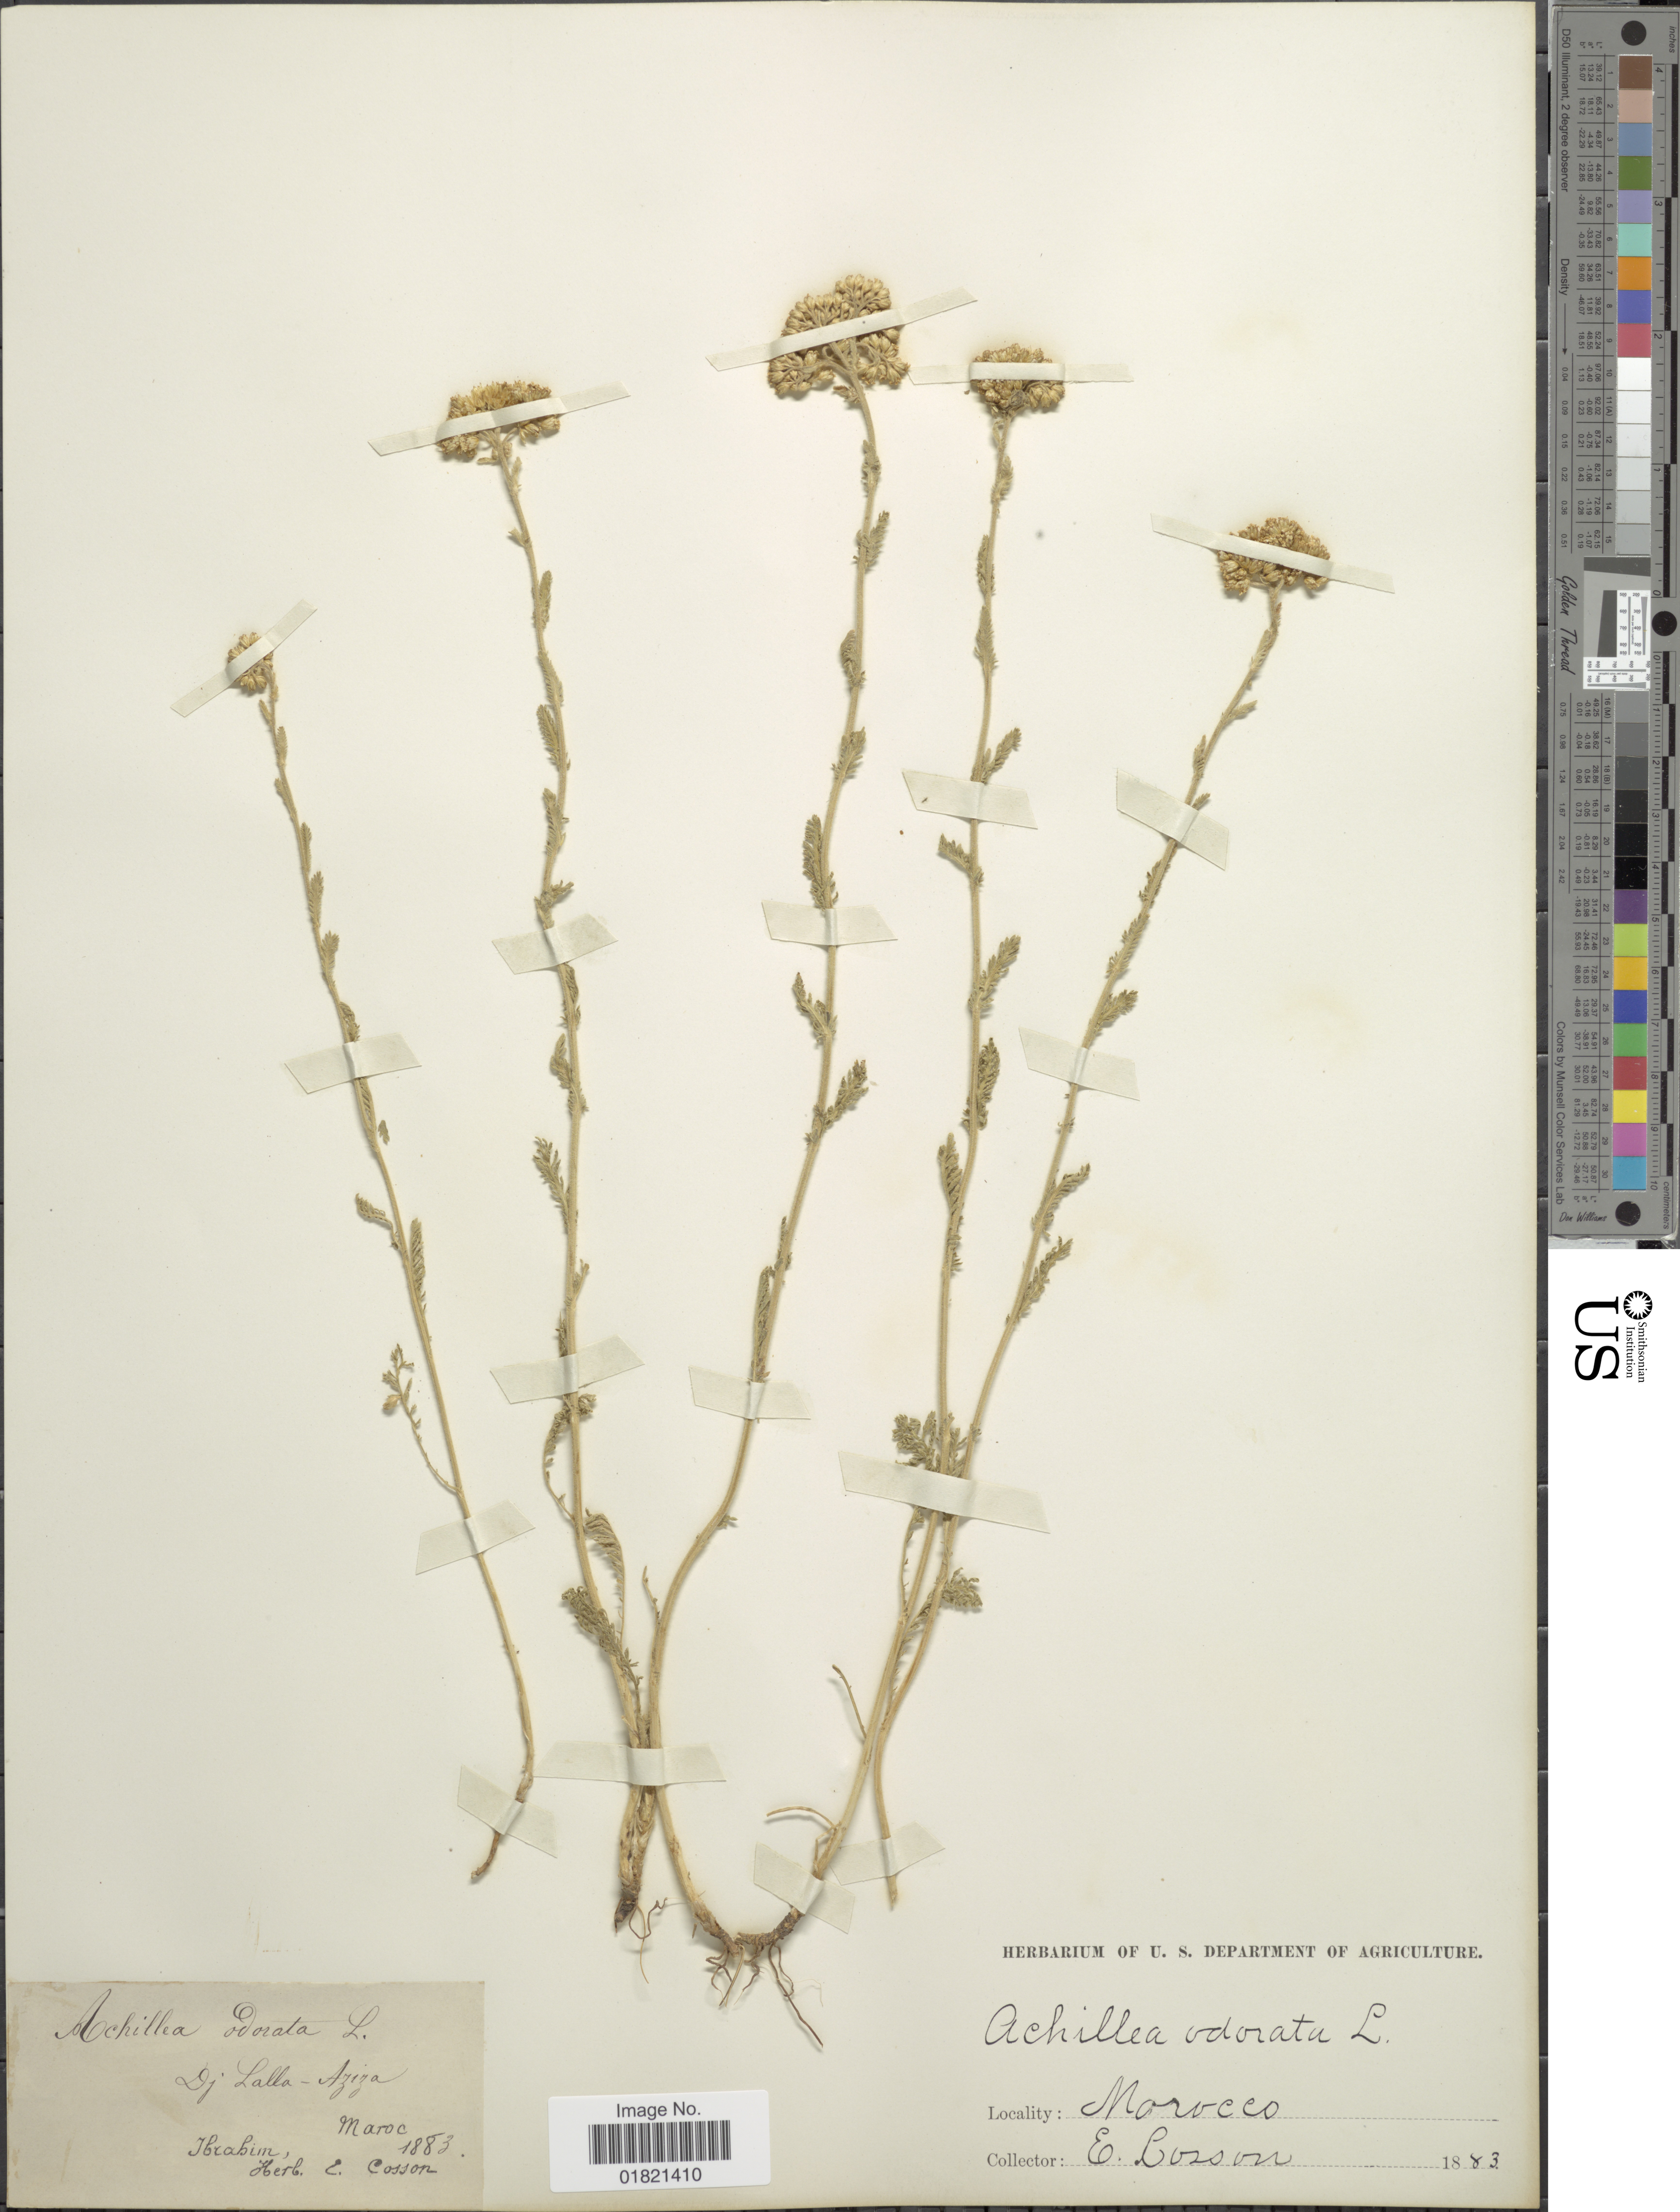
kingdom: Plantae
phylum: Tracheophyta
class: Magnoliopsida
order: Asterales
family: Asteraceae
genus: Achillea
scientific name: Achillea odorata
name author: Koch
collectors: E. Cosson & -. Ibrahim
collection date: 1883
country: Morocco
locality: Dj Lalla Aziza.